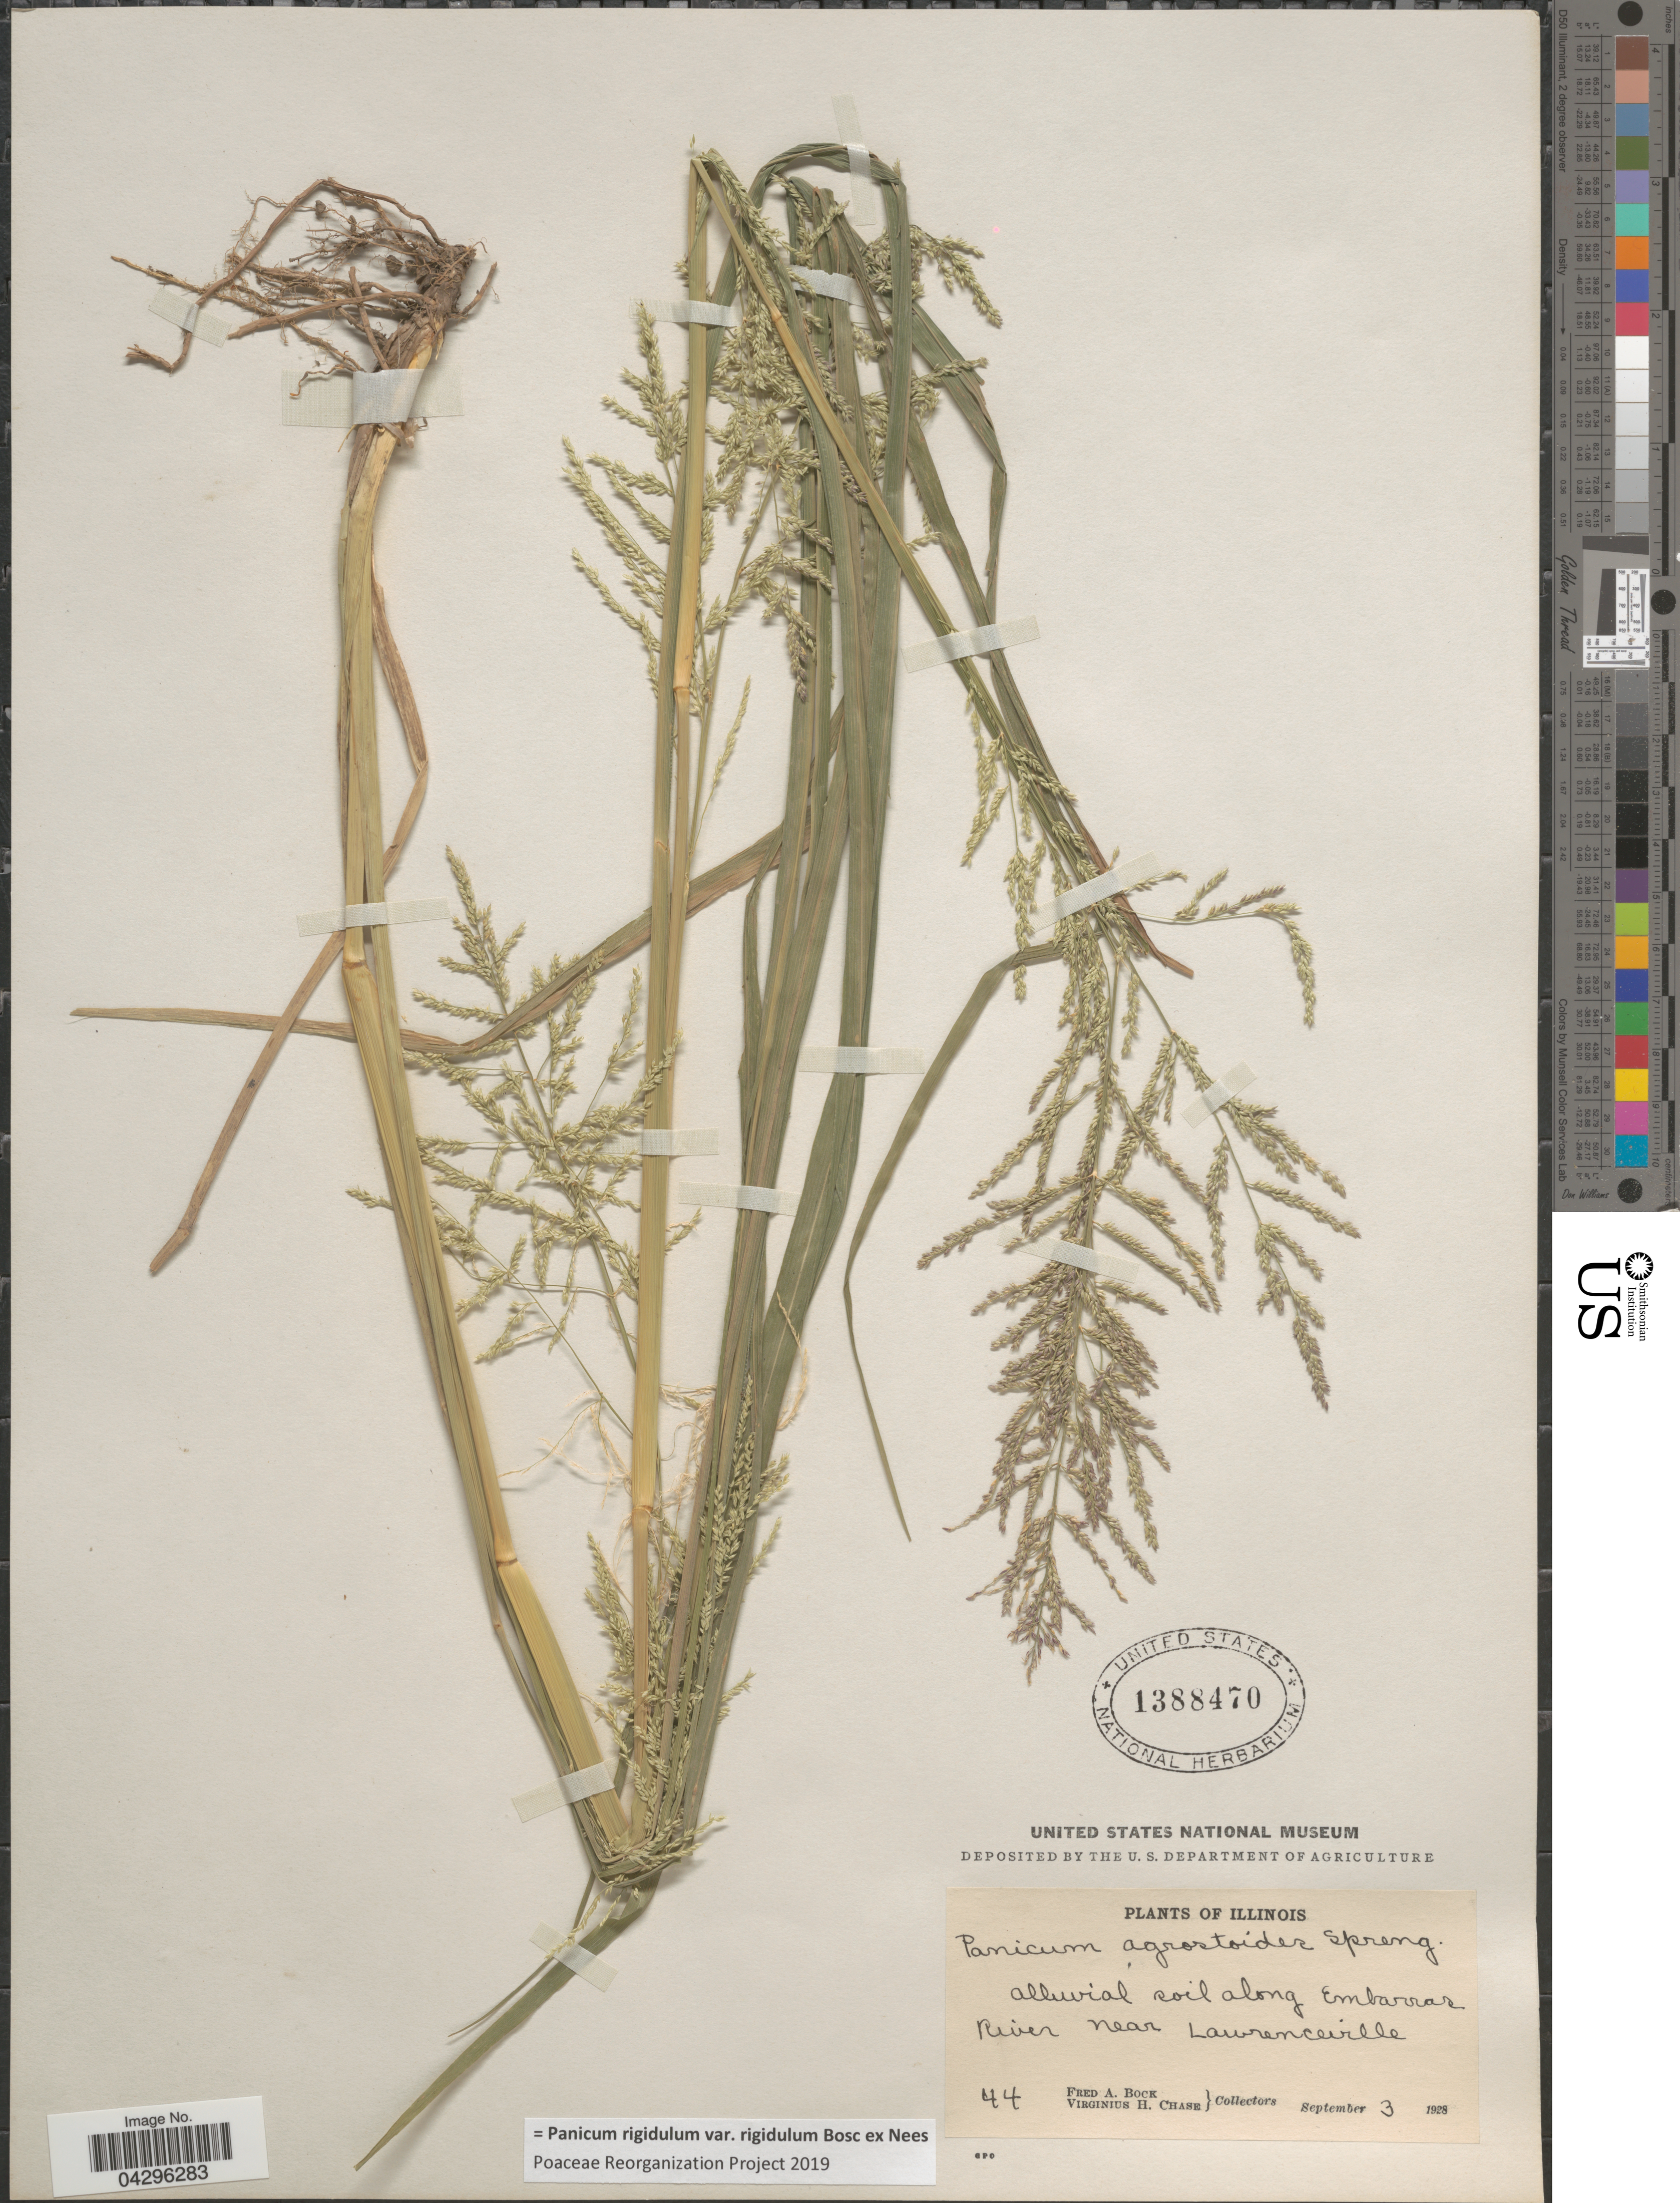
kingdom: Plantae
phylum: Tracheophyta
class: Liliopsida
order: Poales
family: Poaceae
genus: Panicum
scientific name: Panicum rigidulum var. rigidulum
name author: Bosc ex Nees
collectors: F. Bock & V. H. Chase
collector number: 44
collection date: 1928-09-03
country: United States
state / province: Illinois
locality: Alluvial soil along Embarras River near Lawrenceville.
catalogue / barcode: US 1388470